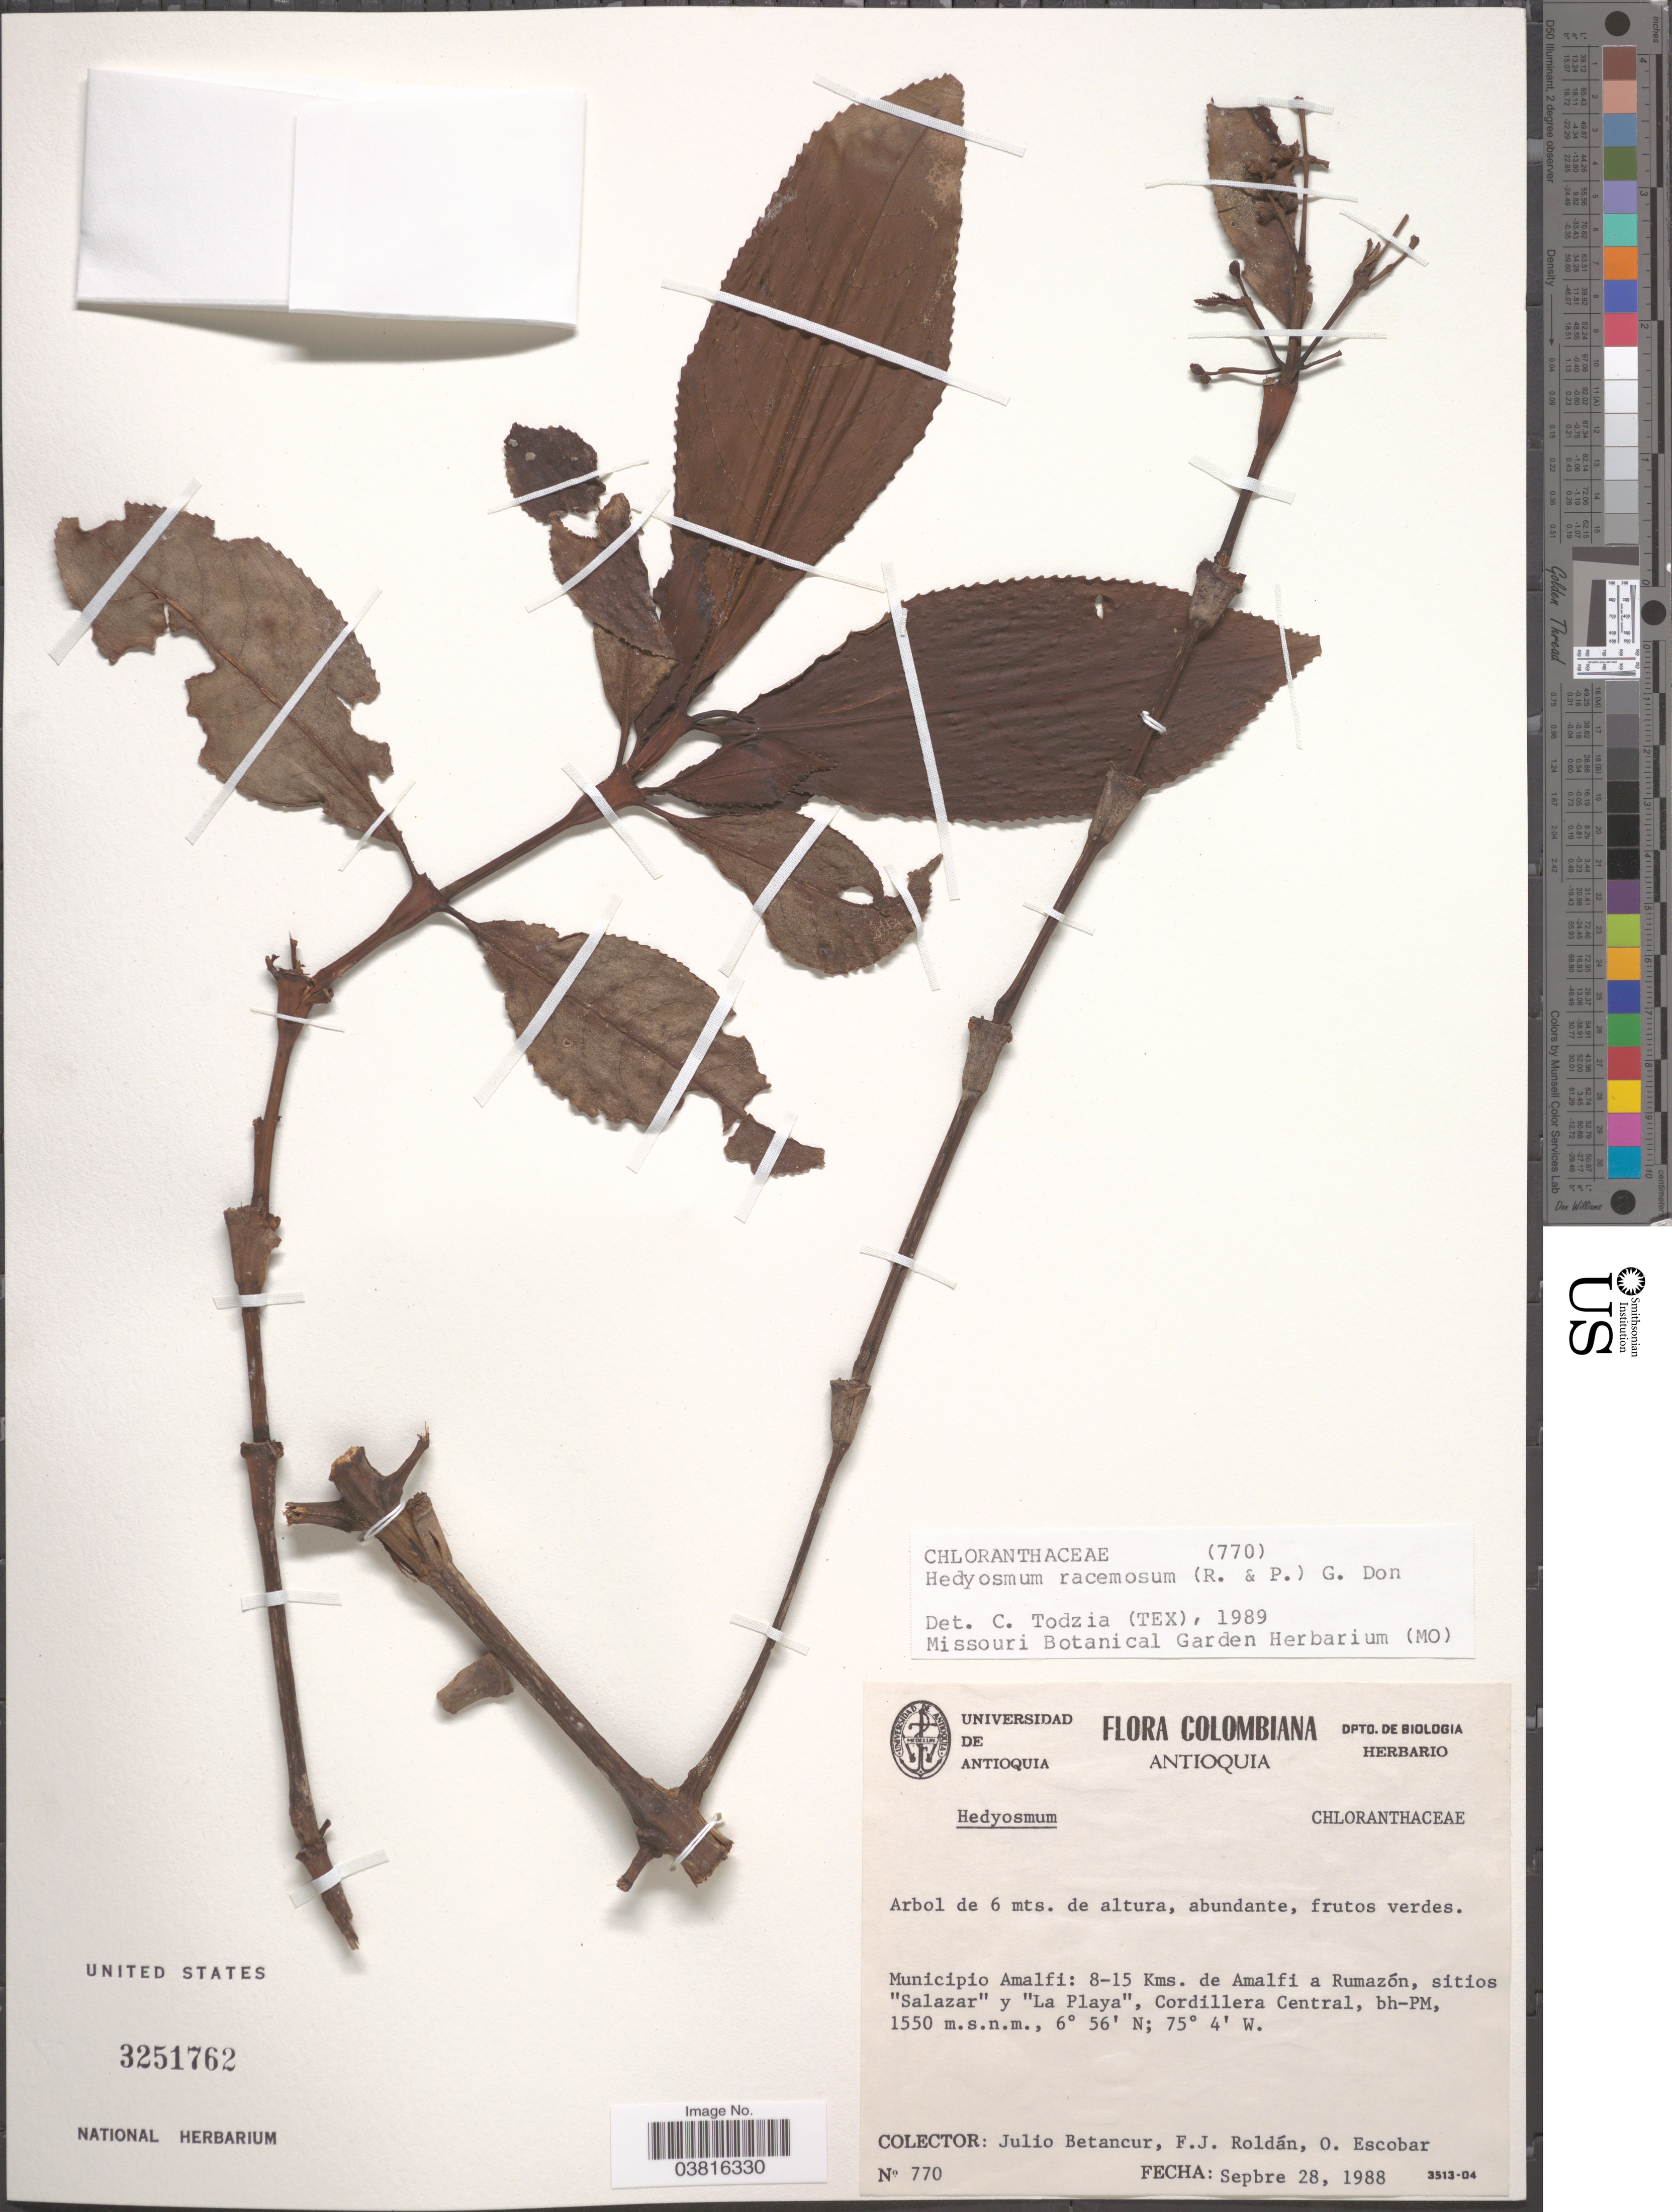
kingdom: Plantae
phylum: Tracheophyta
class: Magnoliopsida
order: Chloranthales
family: Chloranthaceae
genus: Hedyosmum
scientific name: Hedyosmum racemosum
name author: (Ruiz & Pav.) G. Don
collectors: J. Betancur, F. J. Roldán & O. Escobar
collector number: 770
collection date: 1988-09-28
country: Colombia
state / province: Antioquia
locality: Municipio Amalfi: 8-15 Kms. de Amalfi a Rumazón, sitios "Salazar" y "La Playa", Cordillera Central, bh-PM.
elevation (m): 1550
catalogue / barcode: US 3251762